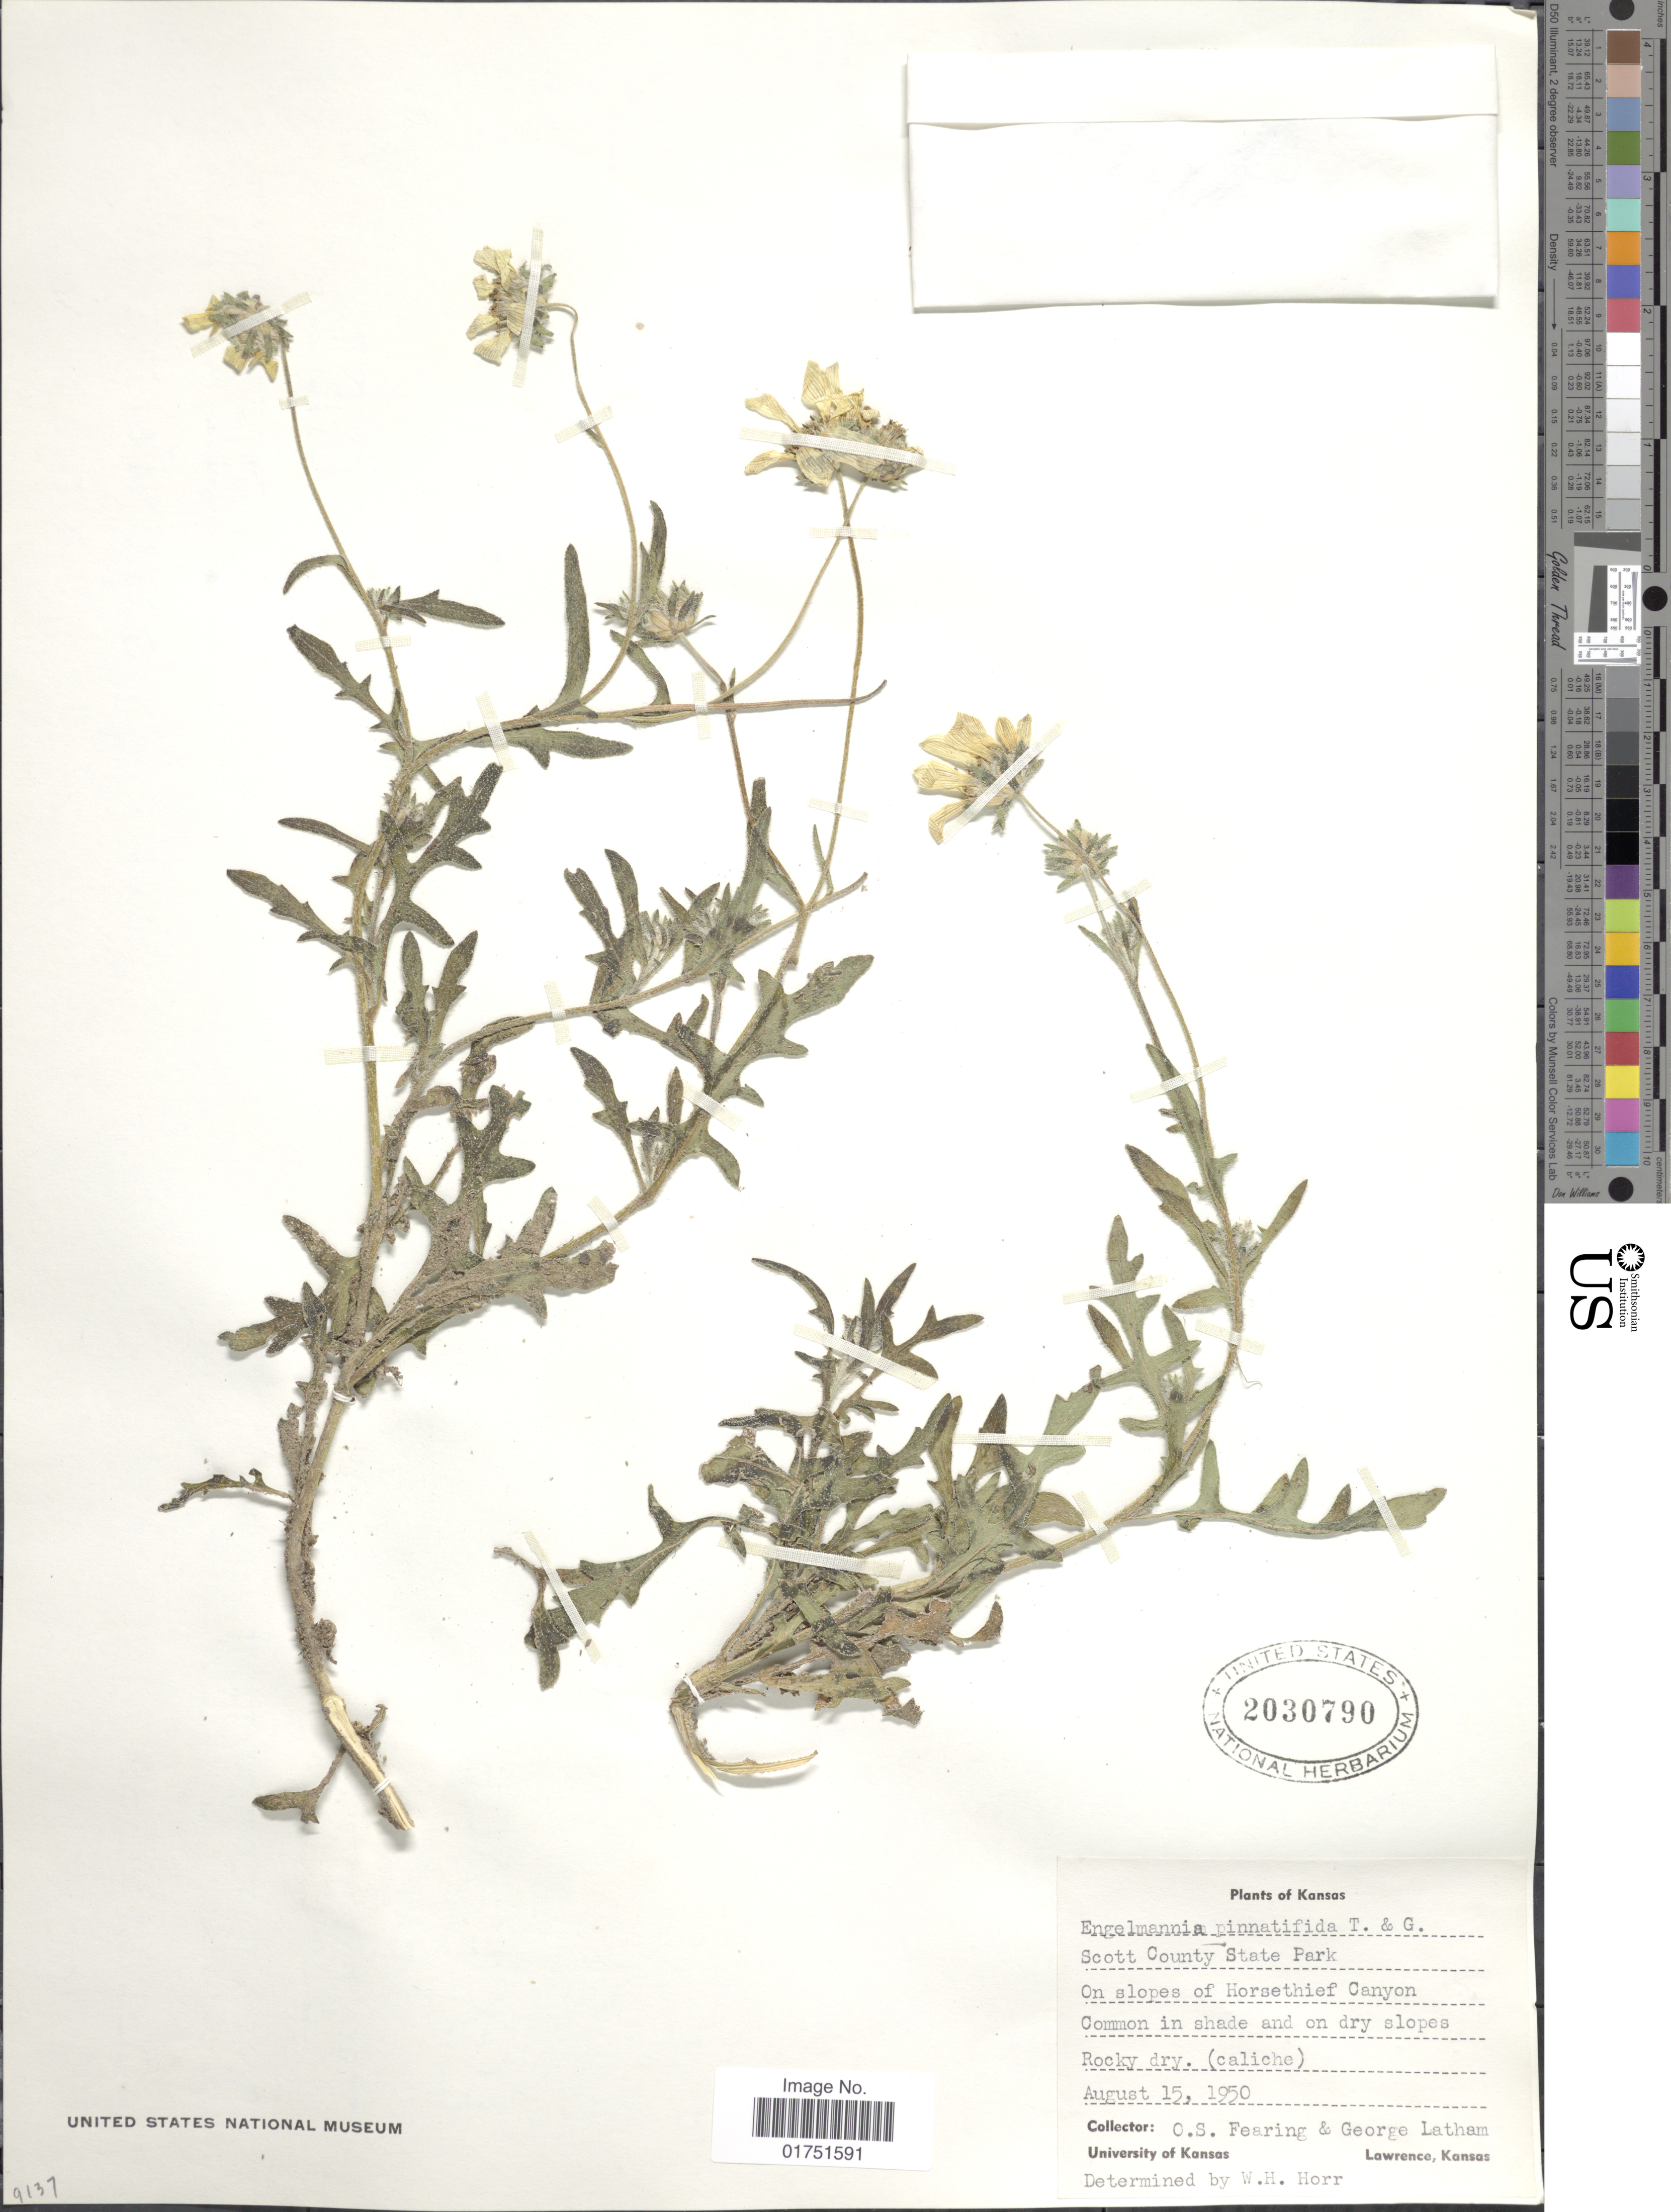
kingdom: Plantae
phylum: Tracheophyta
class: Magnoliopsida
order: Asterales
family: Asteraceae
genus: Engelmannia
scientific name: Engelmannia pinnatifida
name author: Torr. & A. Gray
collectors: O. S. Fearing & G. Latham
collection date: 1950-08-15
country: United States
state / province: Kansas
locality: Scott County State Park. On slopes of Horsethief Canyon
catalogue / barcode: US 2030790